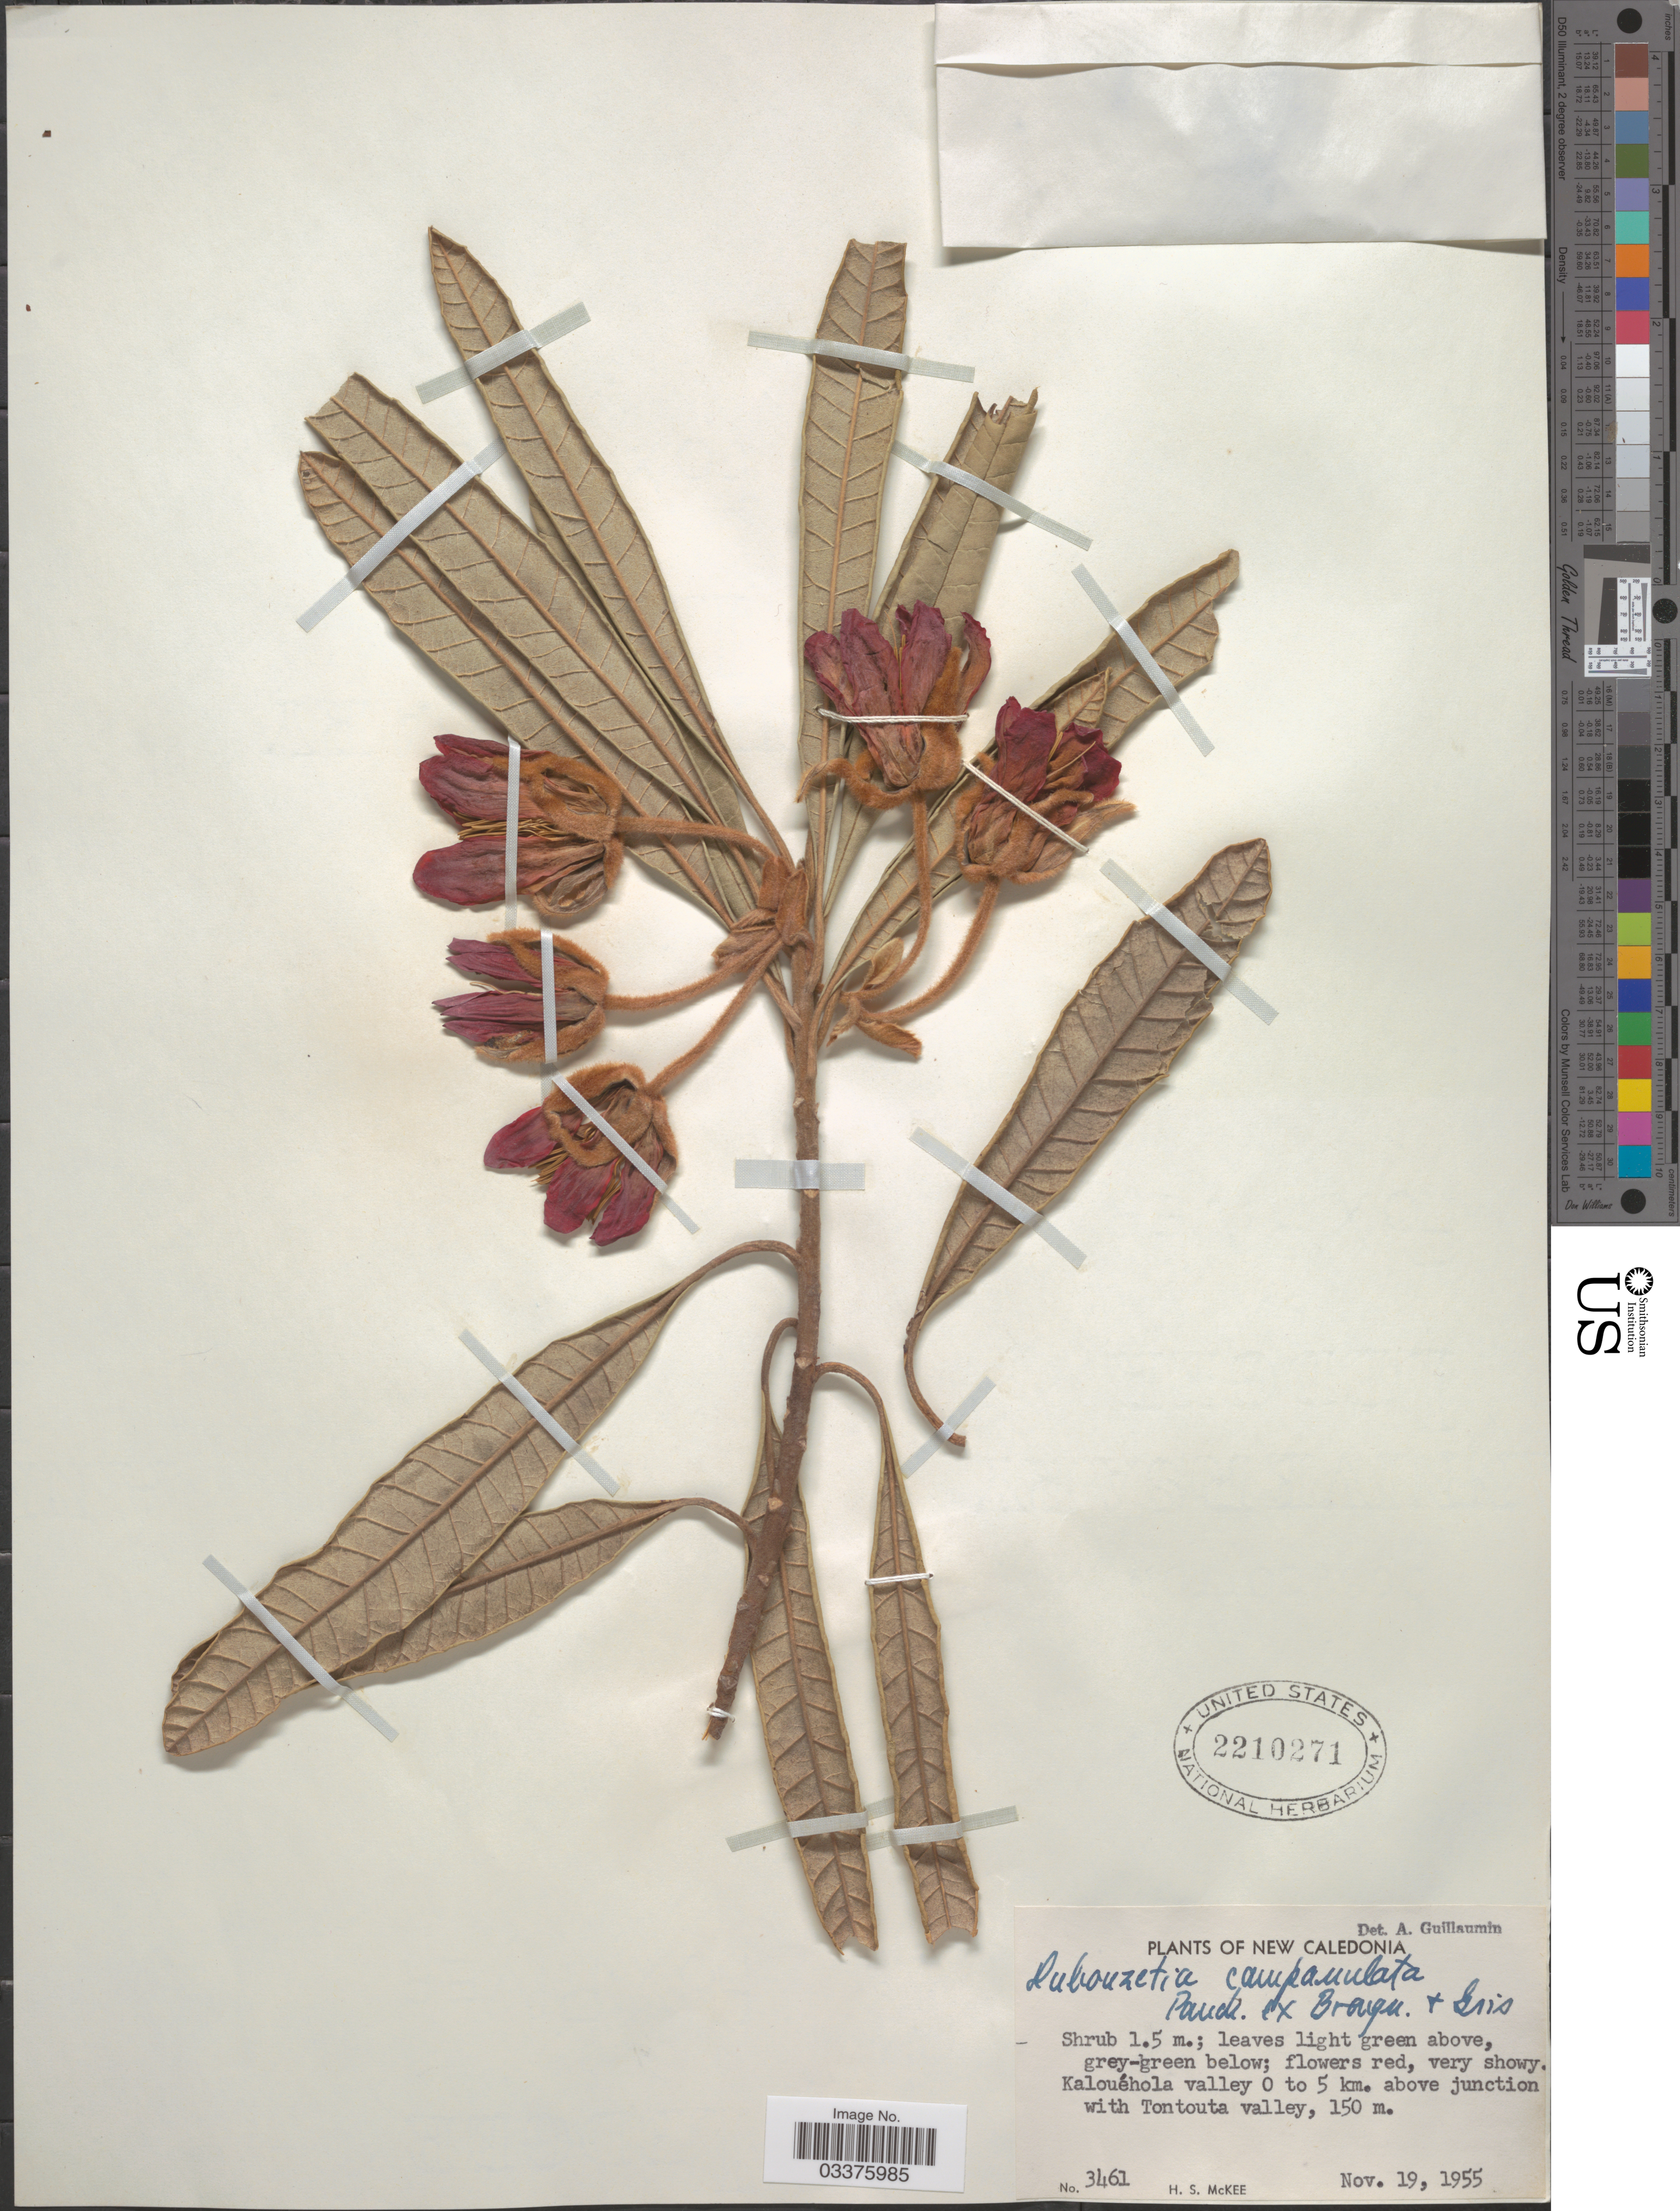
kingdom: Plantae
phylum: Tracheophyta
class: Magnoliopsida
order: Oxalidales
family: Elaeocarpaceae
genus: Dubouzetia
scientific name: Dubouzetia campanulata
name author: Pancher ex Brongn. & Gris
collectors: H. S. McKee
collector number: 3461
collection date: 1955-11-19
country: New Caledonia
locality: Kalouéhola valley 0 to 5 km. above junctoin with Tontouta valley.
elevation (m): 150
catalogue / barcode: US 2210271